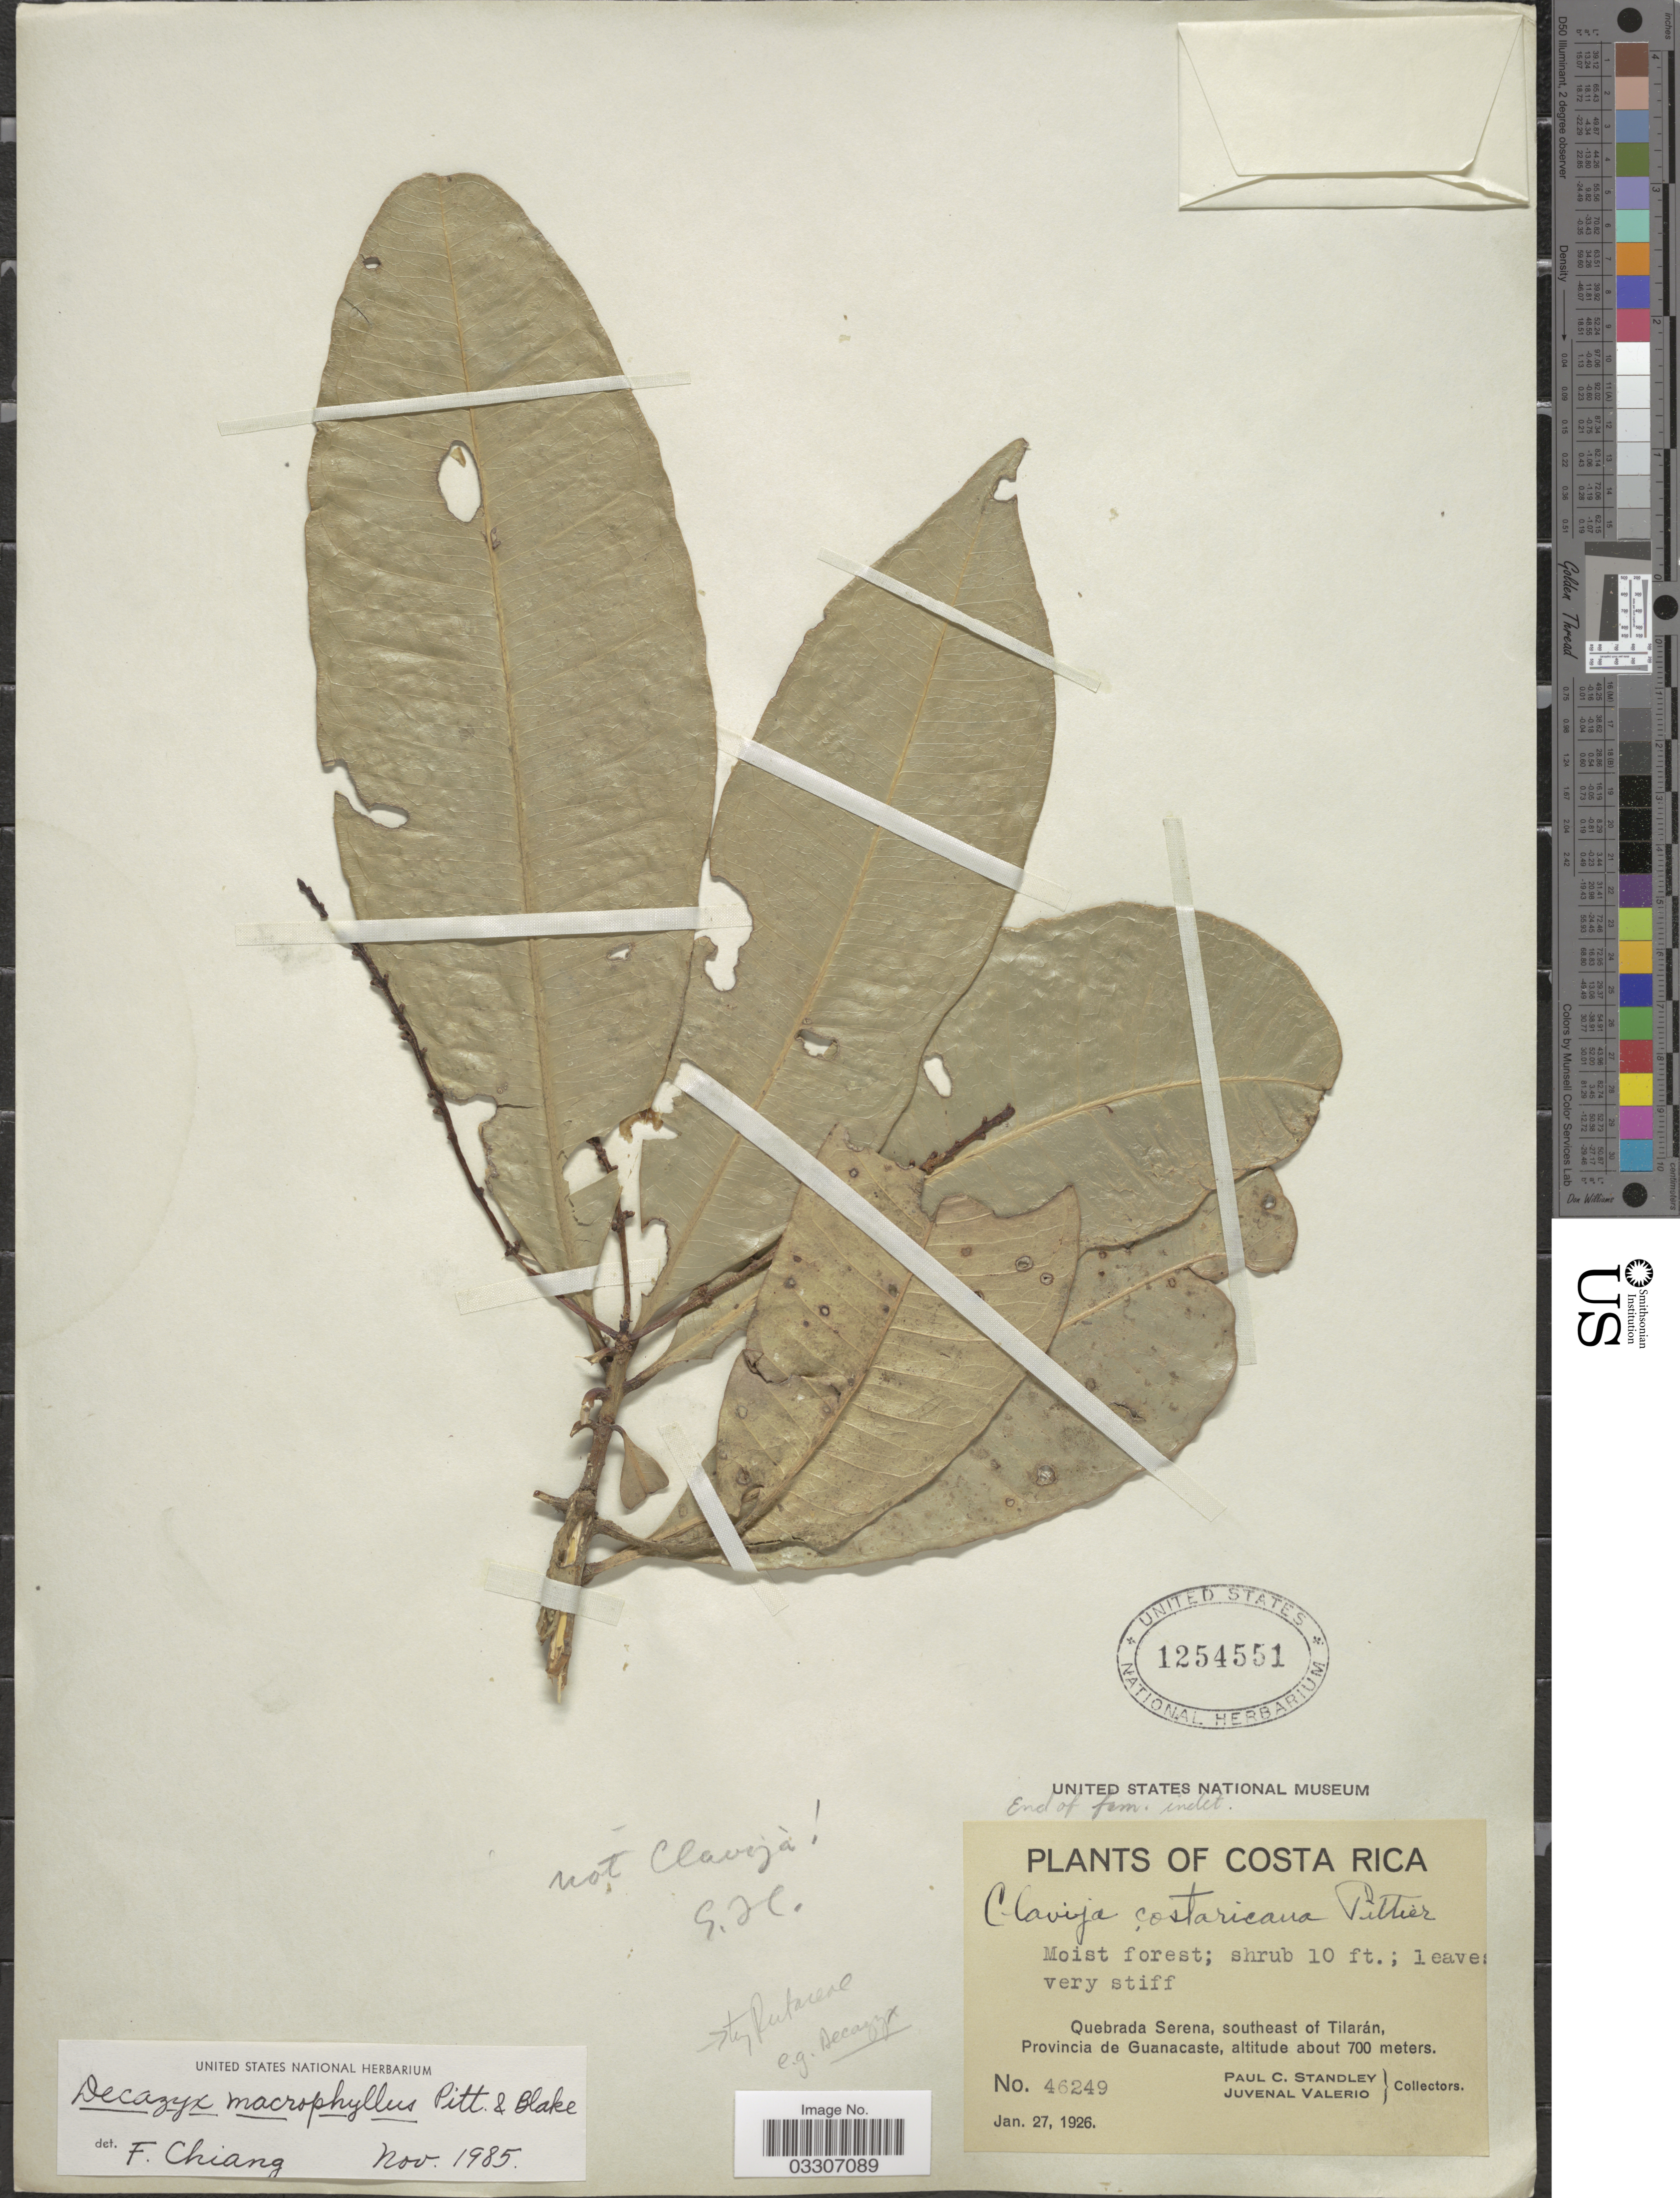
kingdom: Plantae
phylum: Tracheophyta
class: Magnoliopsida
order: Sapindales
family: Rutaceae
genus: Decazyx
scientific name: Decazyx macrophyllus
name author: Pittier & S.F. Blake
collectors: P. C. Standley & J. Valerio R.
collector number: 46249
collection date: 1926-01-27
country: Costa Rica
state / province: Guanacaste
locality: Quebrada Serena, southeast of Tilarán.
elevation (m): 700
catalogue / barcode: US 1254551